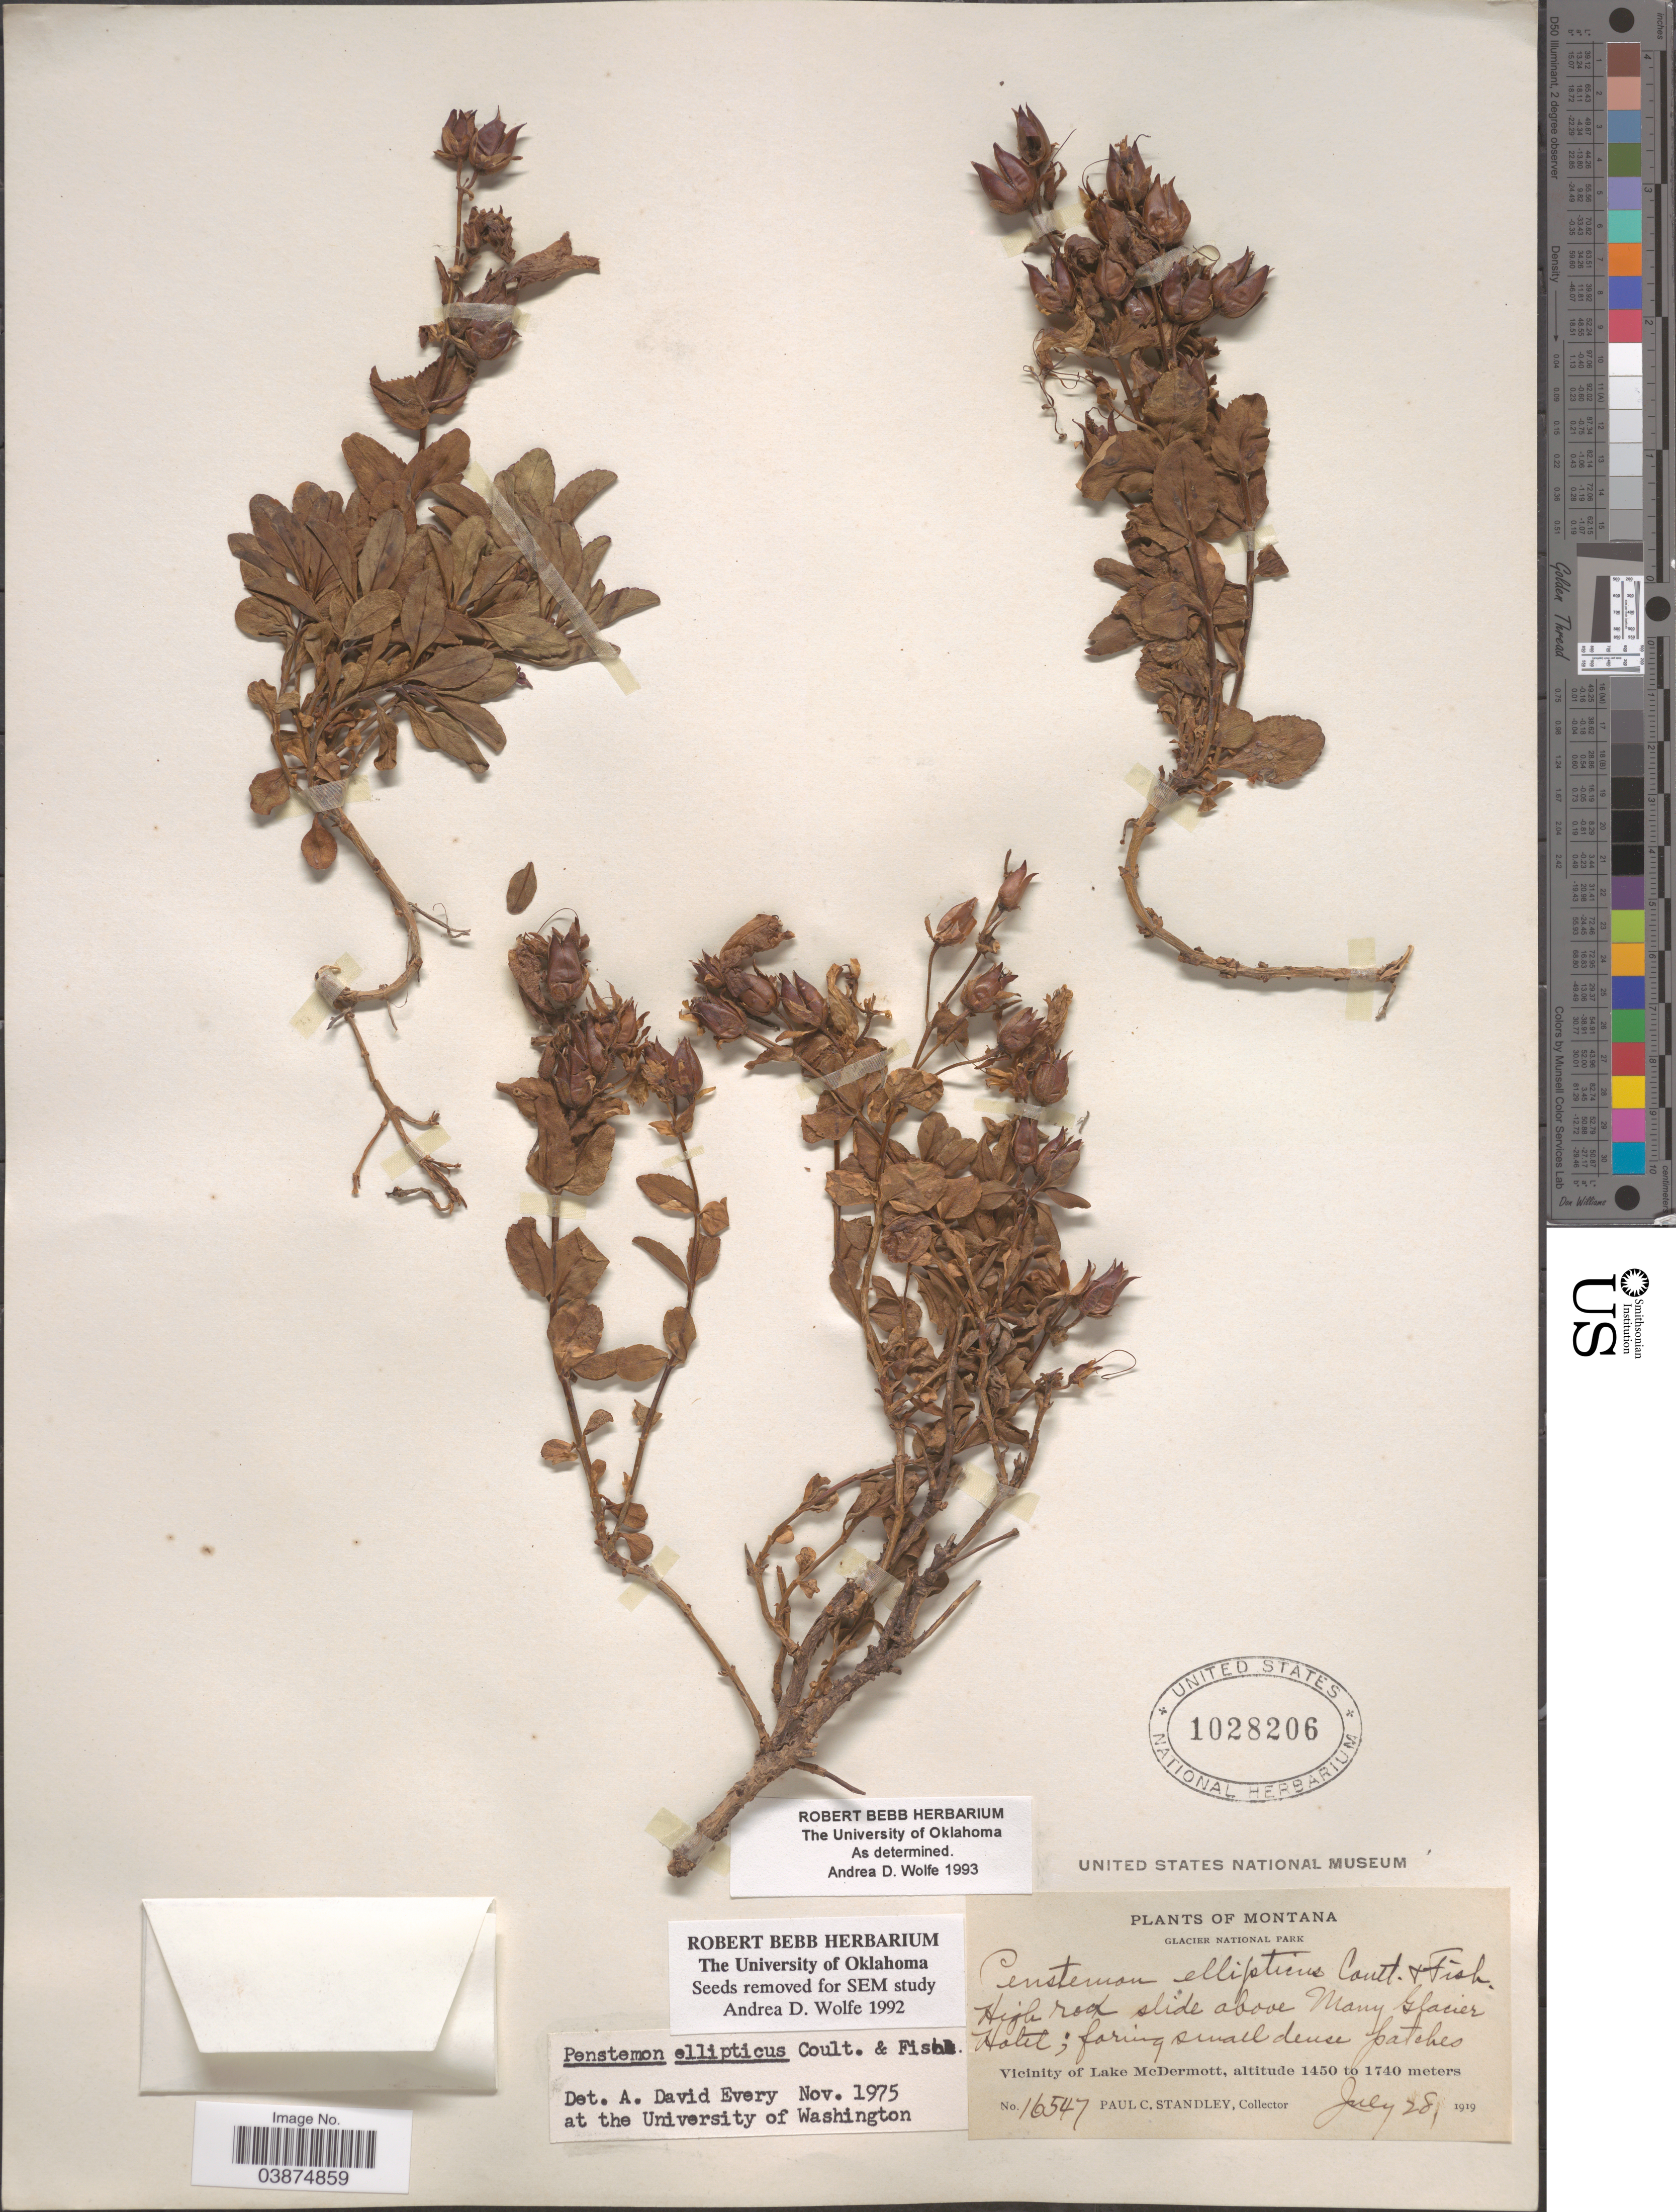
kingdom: Plantae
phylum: Tracheophyta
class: Magnoliopsida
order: Lamiales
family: Plantaginaceae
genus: Penstemon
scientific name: Penstemon ellipticus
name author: Greene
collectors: P. C. Standley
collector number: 16547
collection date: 1919-07-28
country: United States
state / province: Montana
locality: Glacier National Park. Vicinity of Lake McDermott.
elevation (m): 1450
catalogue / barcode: US 1028206